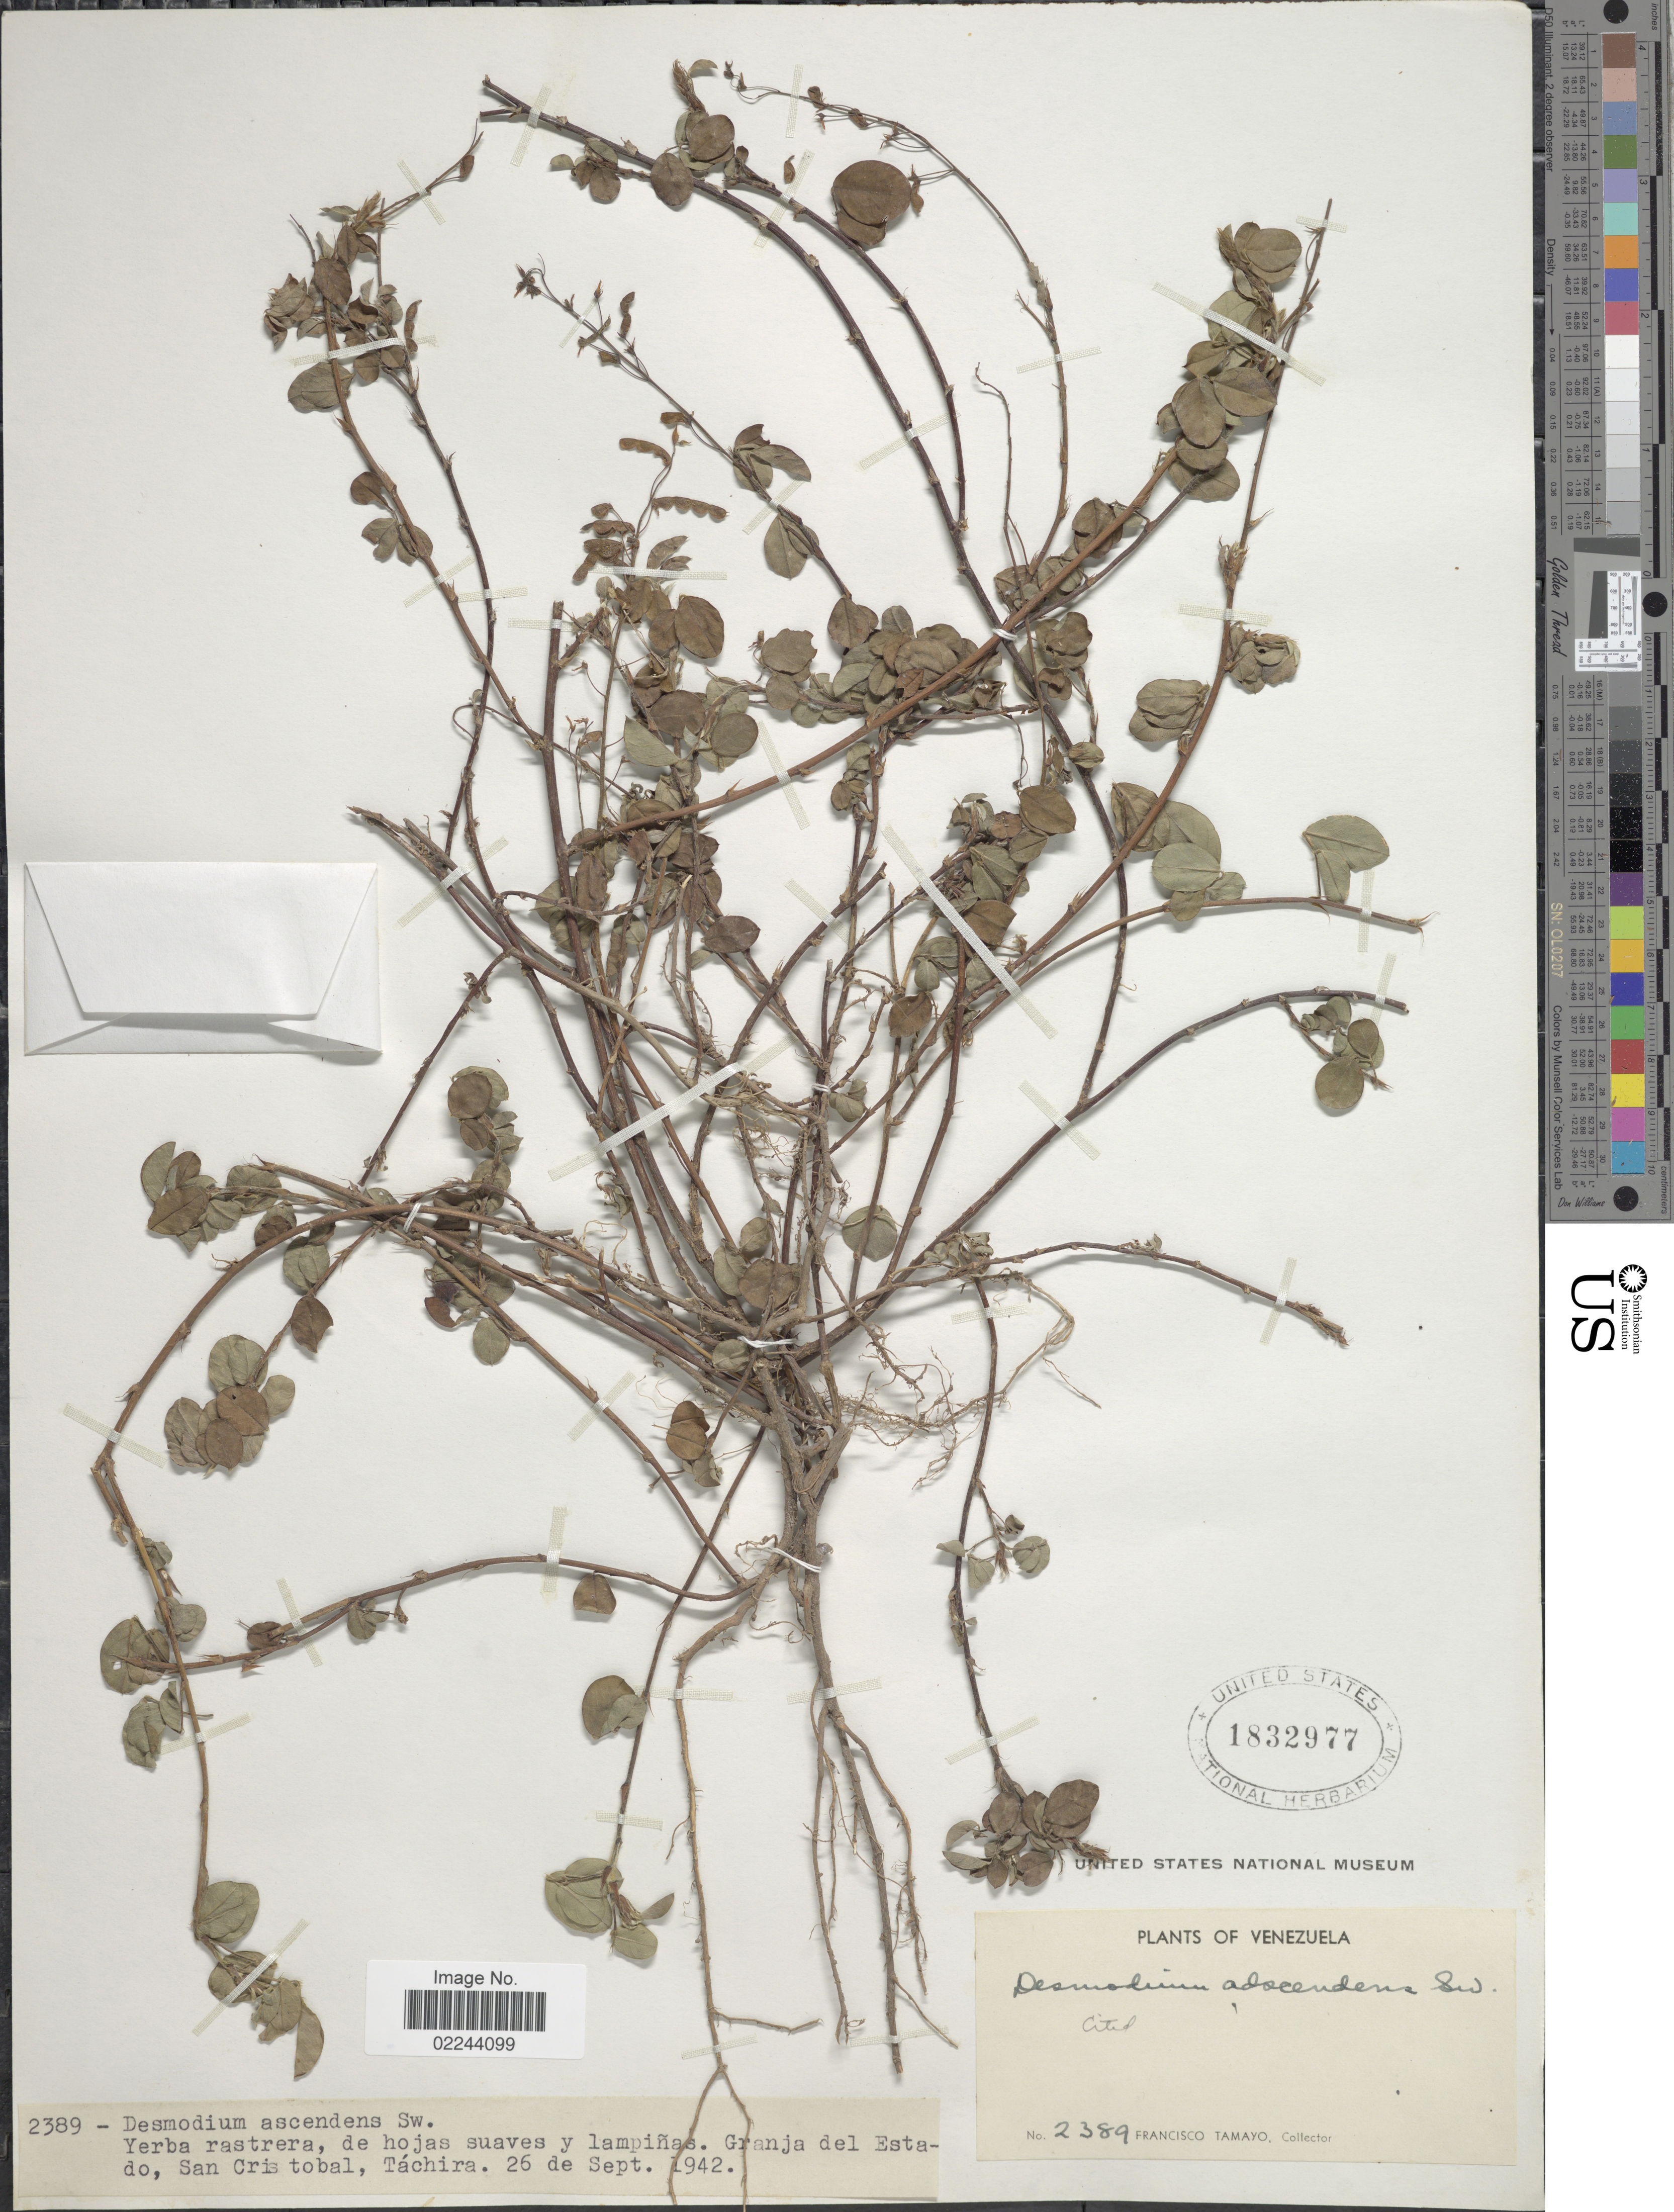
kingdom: Plantae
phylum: Tracheophyta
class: Magnoliopsida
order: Fabales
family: Fabaceae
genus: Grona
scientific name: Grona adscendens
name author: (Sw.) H. Ohashi & K. Ohashi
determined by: Strong, Mark T., (BOT), Smithsonian Institution - National Museum of Natural History (UNITED STATES)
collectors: F. Tamayo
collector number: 2389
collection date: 1942-09-26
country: Venezuela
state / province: Tachira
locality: Yerba rastrera, de hojas suaves y lampiñas. Granja del Estado, San Critobal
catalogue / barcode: US 1832977